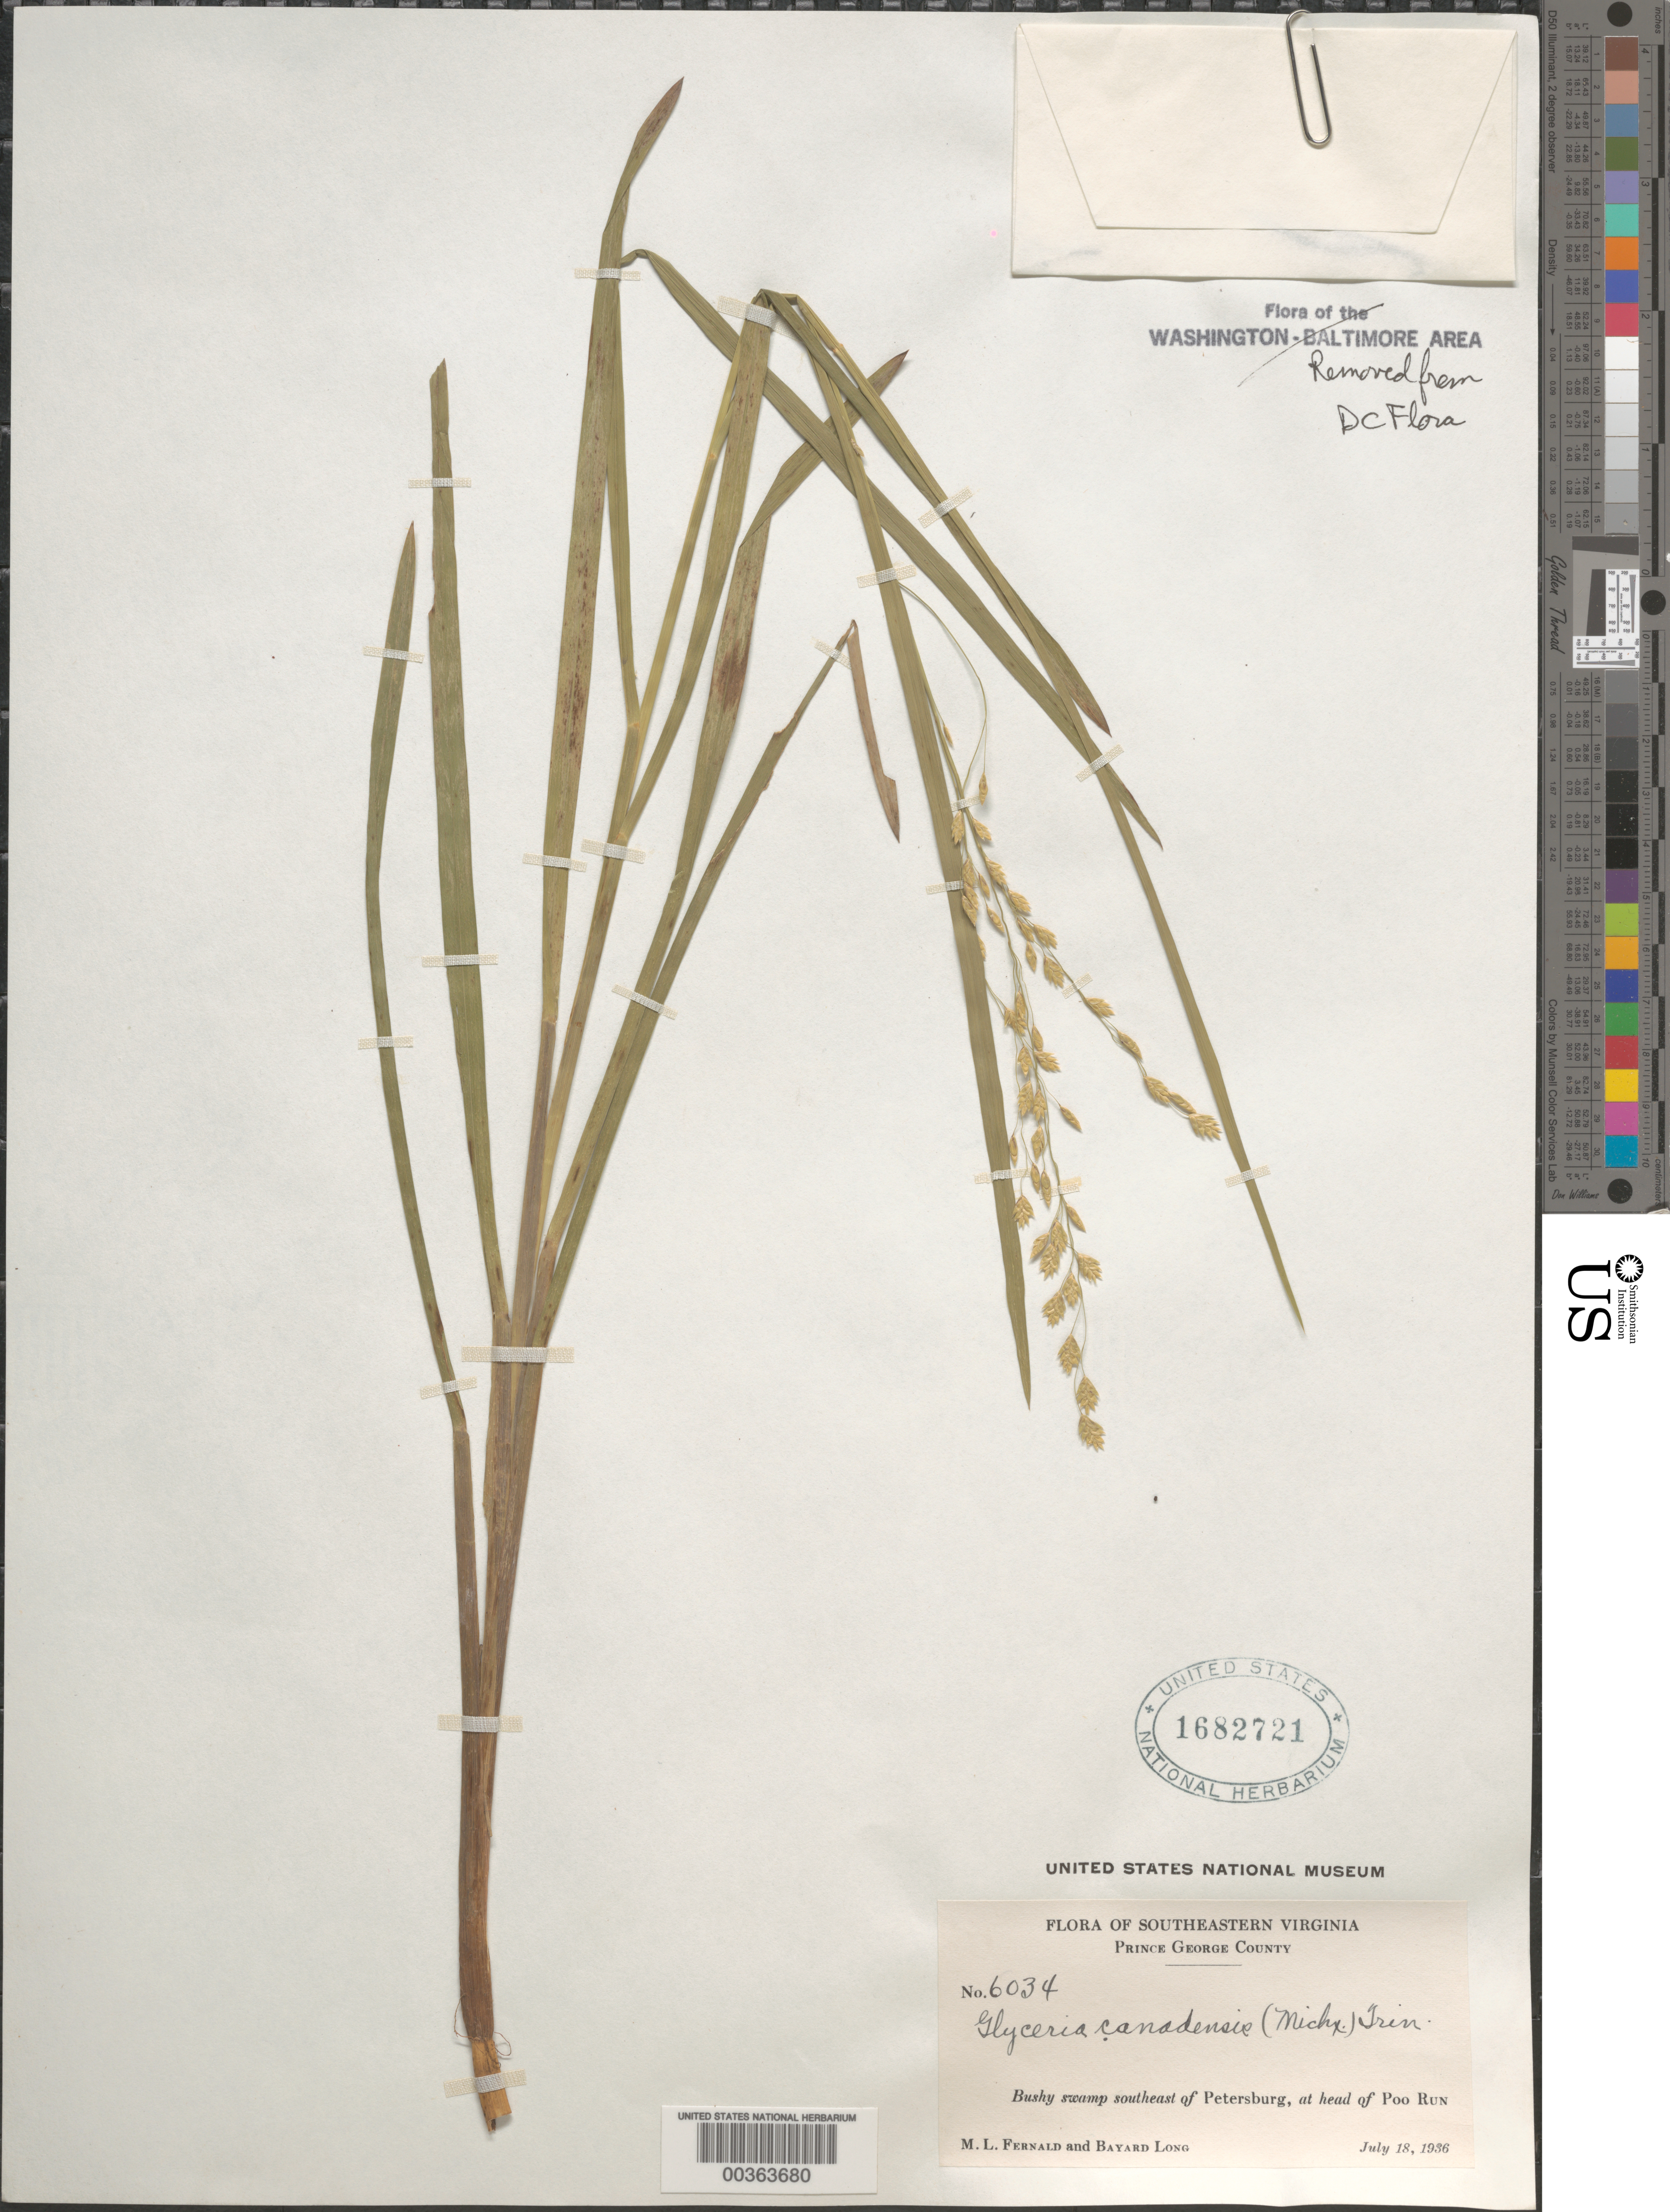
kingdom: Plantae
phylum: Tracheophyta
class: Liliopsida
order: Poales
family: Poaceae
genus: Glyceria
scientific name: Glyceria canadensis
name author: (Michx.) Trin.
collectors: M. L. Fernald & B. H. Long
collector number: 6034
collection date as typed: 18 Jul 1936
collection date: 1936-07-18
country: United States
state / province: Virginia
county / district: Prince George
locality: SE of Petersburg, poo run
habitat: Bushy swamp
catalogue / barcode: US 1682721